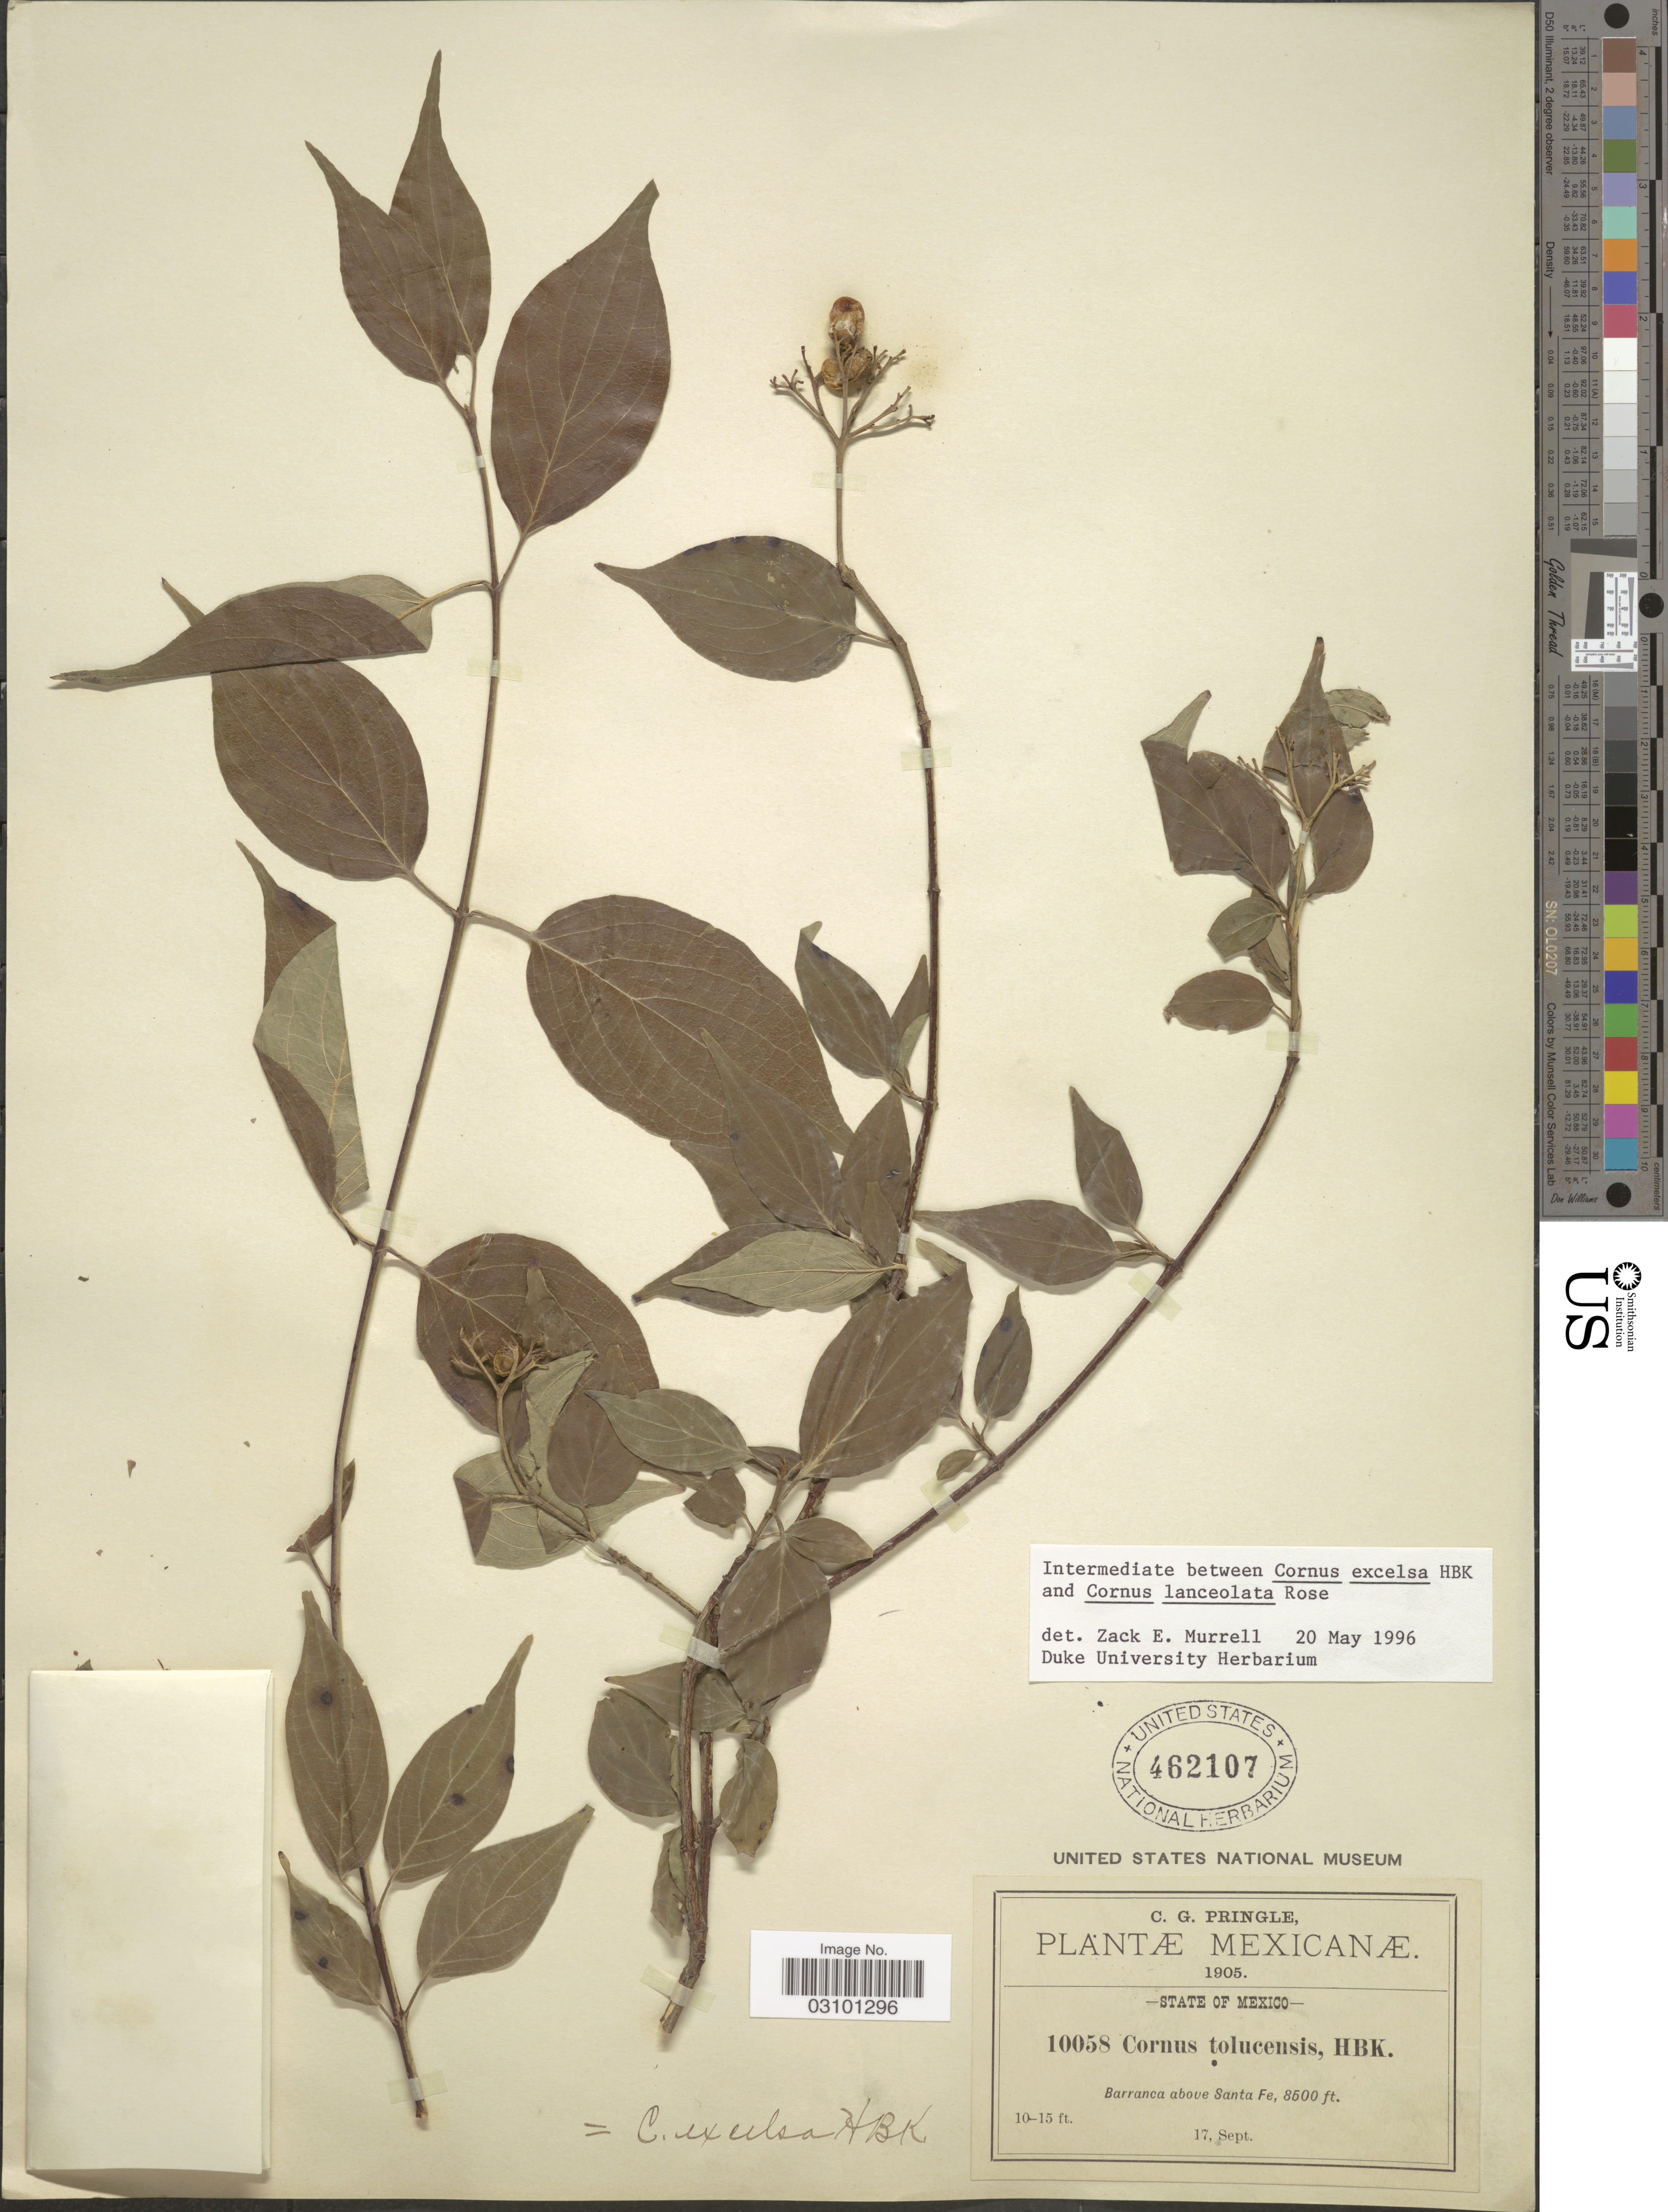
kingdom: Plantae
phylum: Tracheophyta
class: Magnoliopsida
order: Cornales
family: Cornaceae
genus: Cornus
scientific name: Cornus sp.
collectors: C. G. Pringle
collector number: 10058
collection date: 1905-09-17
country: Mexico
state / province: México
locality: Barranca above Sante Fe.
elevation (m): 2591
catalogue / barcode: US 462107